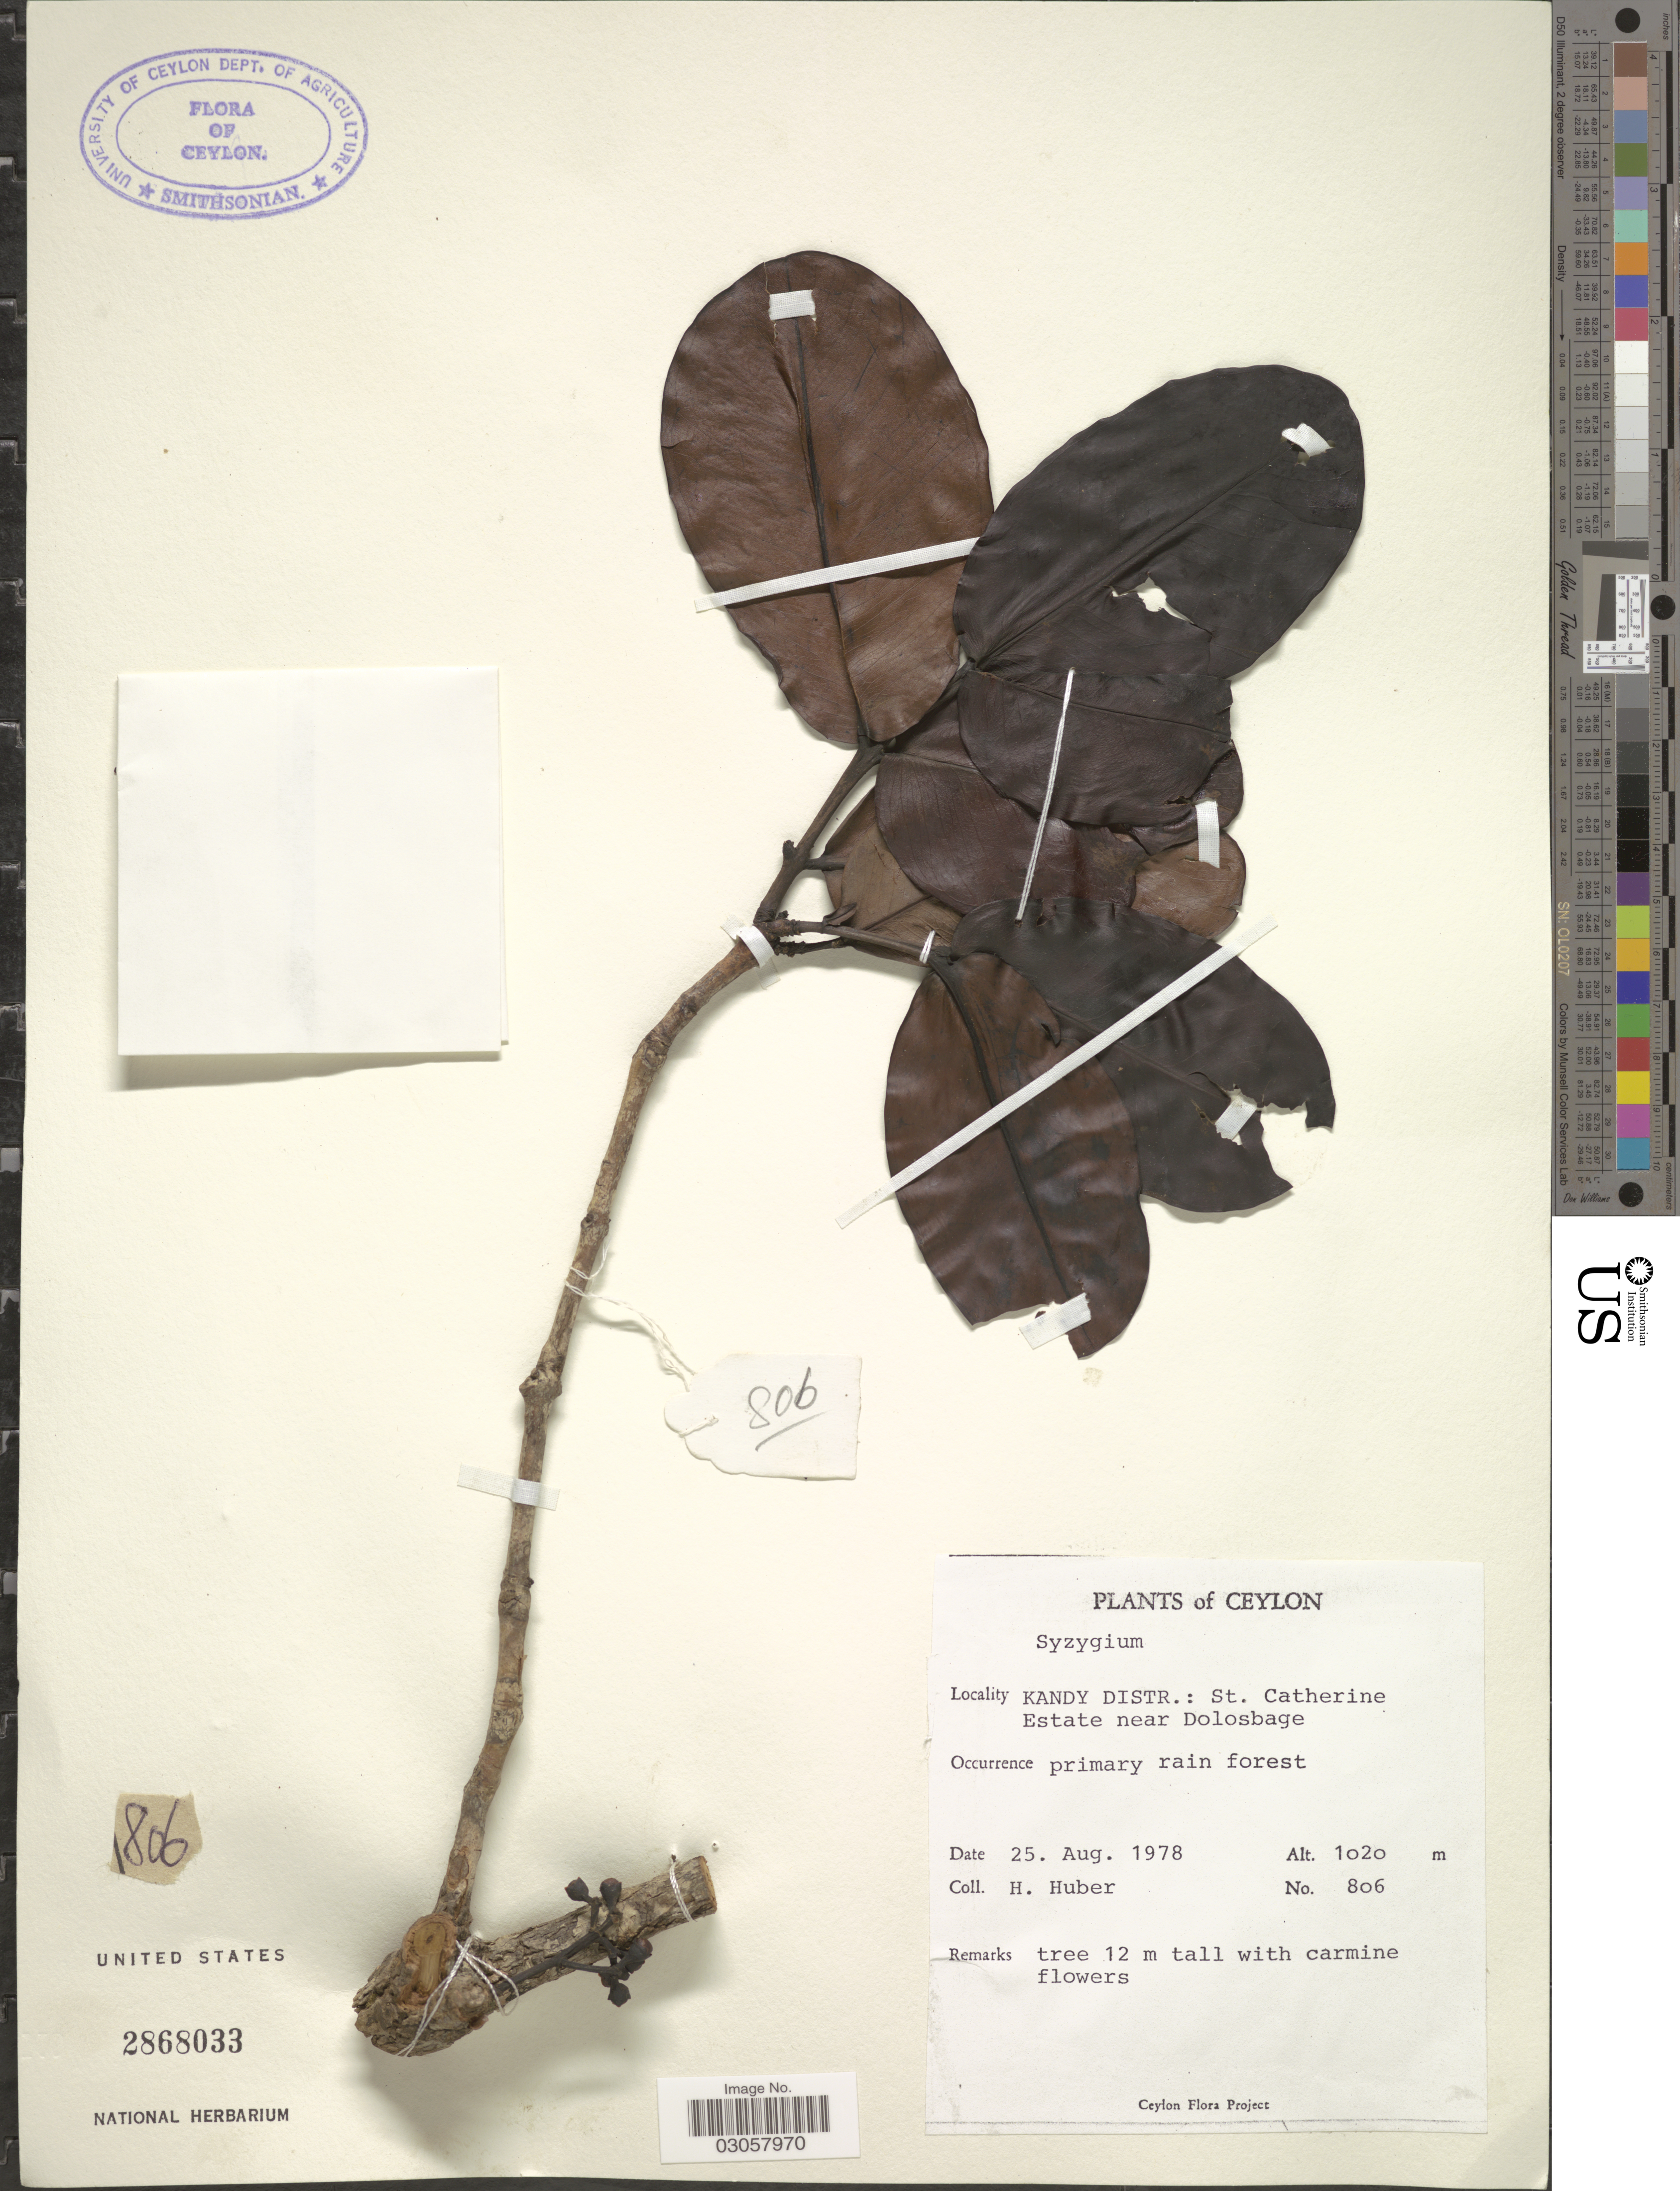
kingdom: Plantae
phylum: Tracheophyta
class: Magnoliopsida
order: Myrtales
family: Myrtaceae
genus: Syzygium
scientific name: Syzygium sp.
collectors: H. Huber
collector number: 806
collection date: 1978-08-25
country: Sri Lanka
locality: Ceylon. Kandy Distr.: St. Catherine Estate near Dolosbage.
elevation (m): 1020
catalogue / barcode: US 2868033